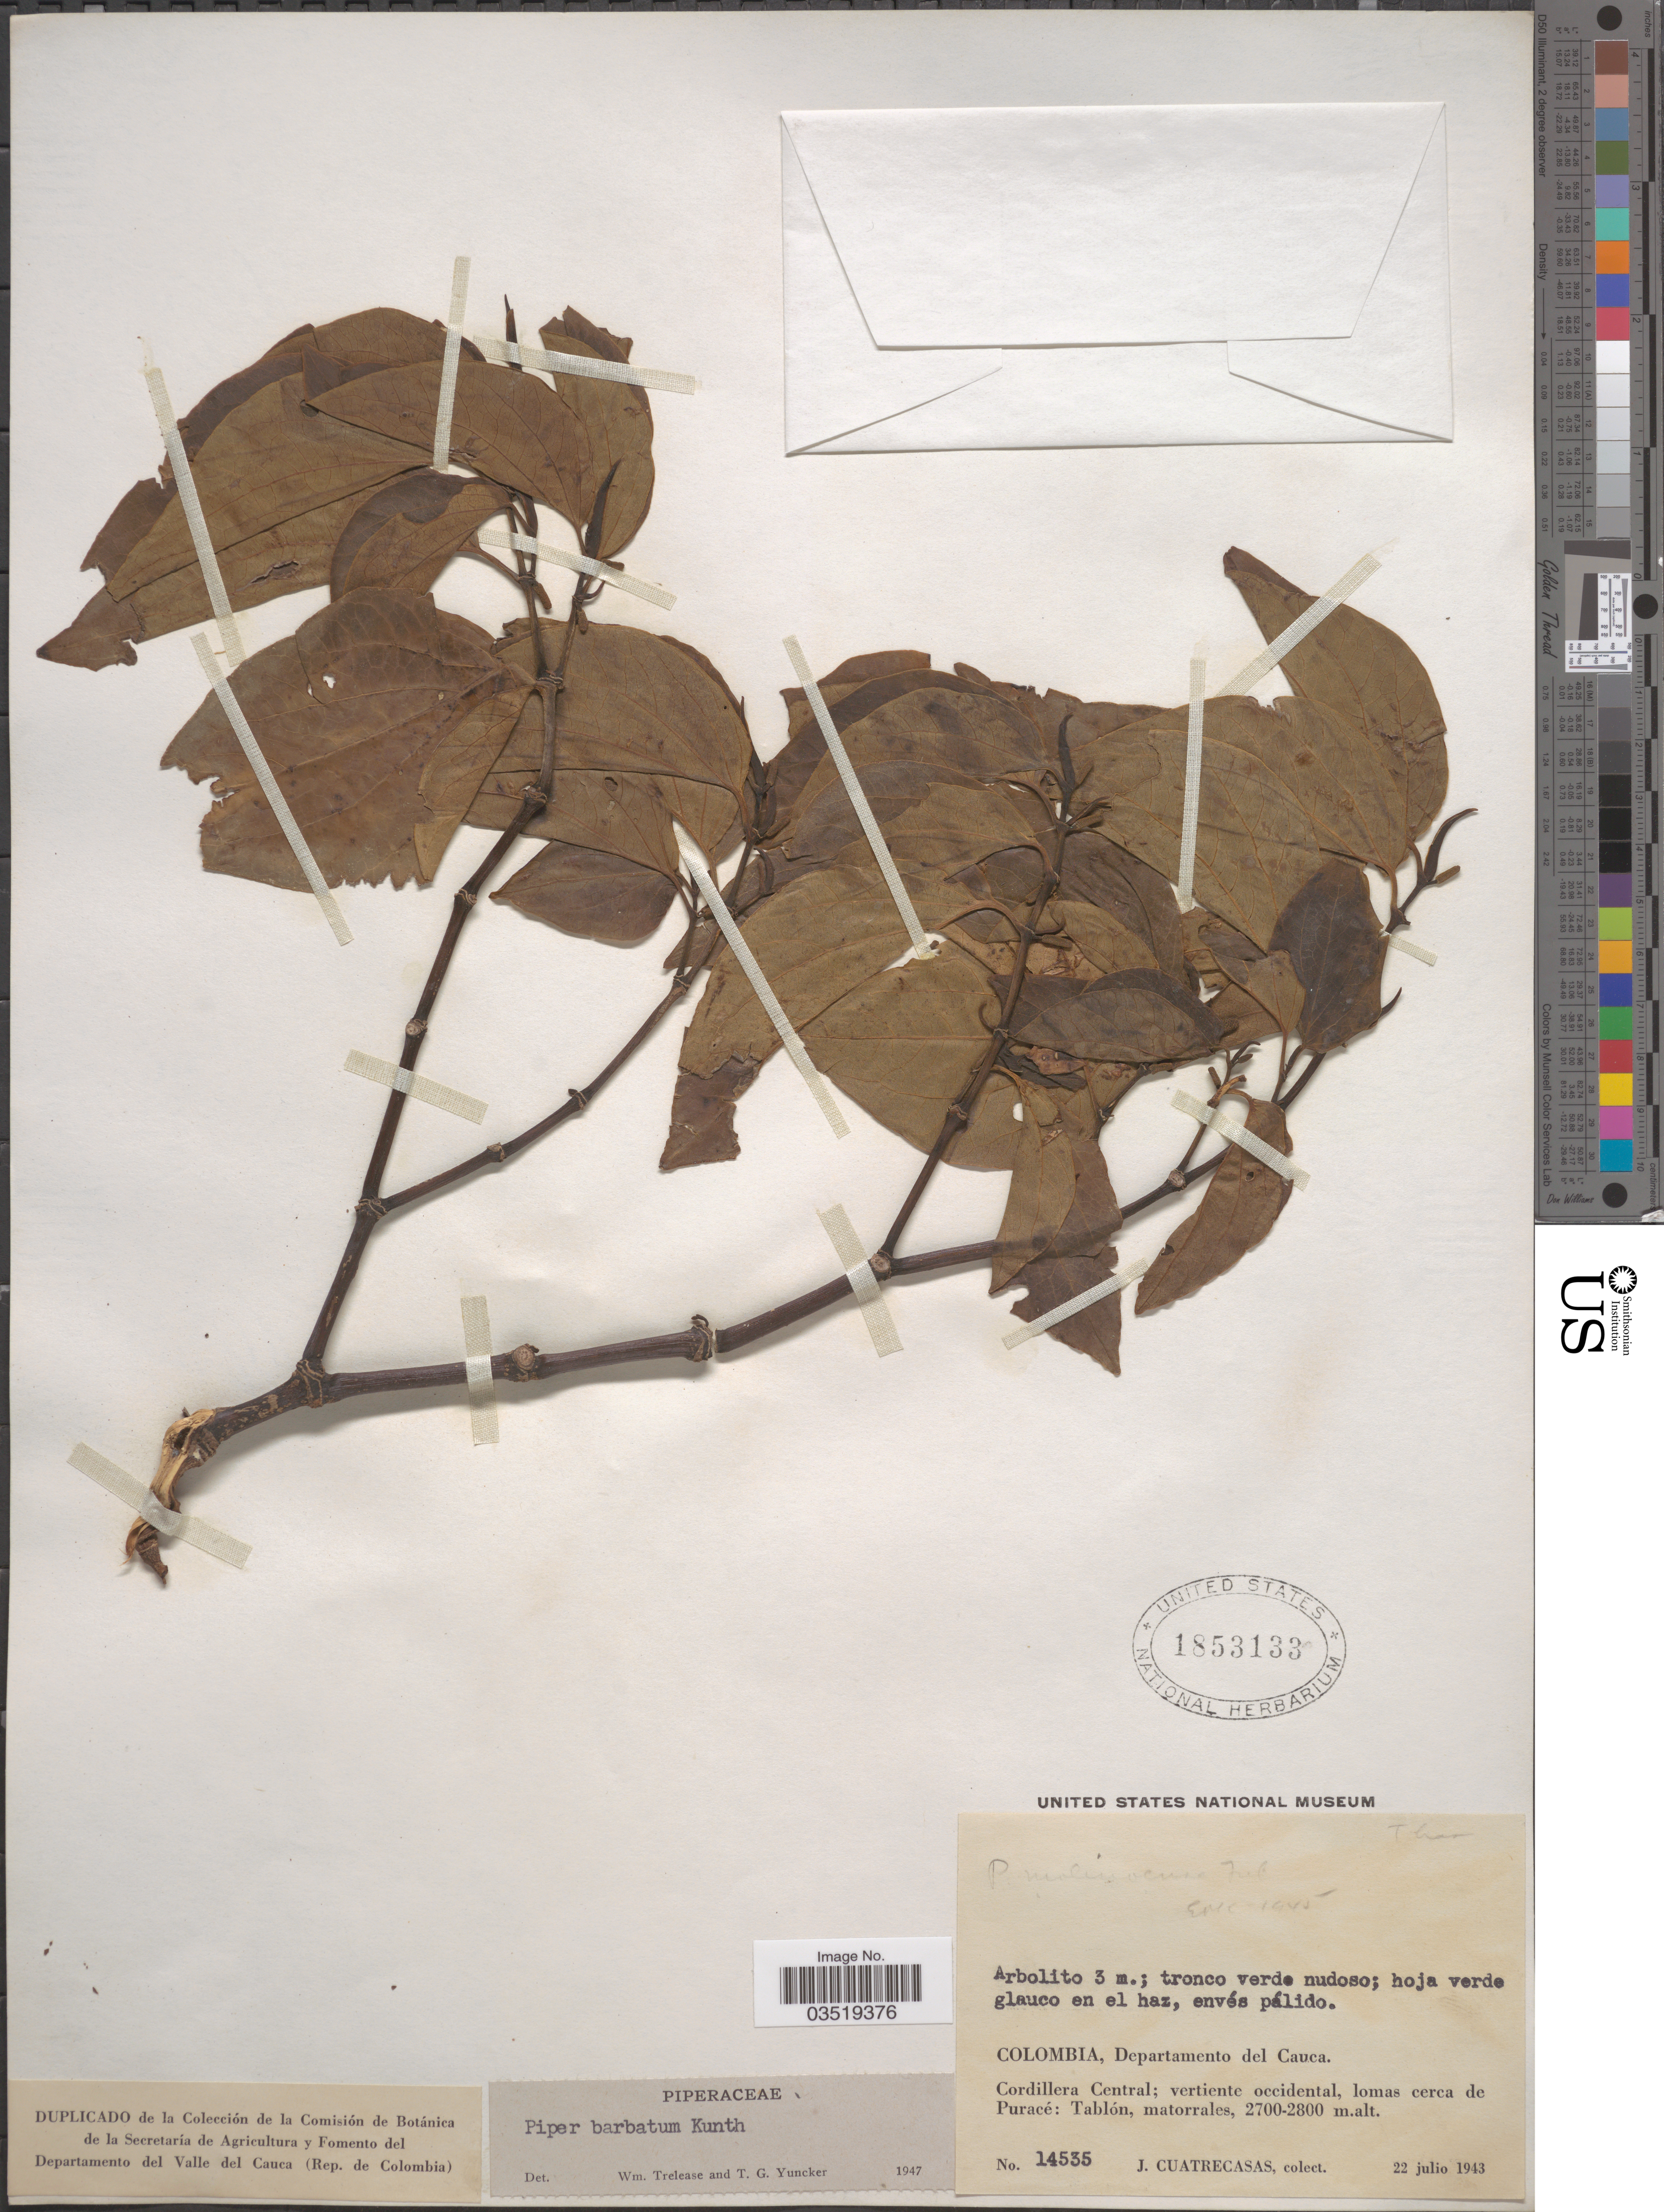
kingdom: Plantae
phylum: Tracheophyta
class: Magnoliopsida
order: Piperales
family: Piperaceae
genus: Piper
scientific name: Piper barbatum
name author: C. DC.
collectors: J. Cuatrecasas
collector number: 14535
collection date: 1943-07-22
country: Colombia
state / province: Cauca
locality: Departamento del Cauca. Cordillera Central; vertiente occidental, lomas cerca de Puracé: Tablón.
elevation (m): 2700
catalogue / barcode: US 1853133